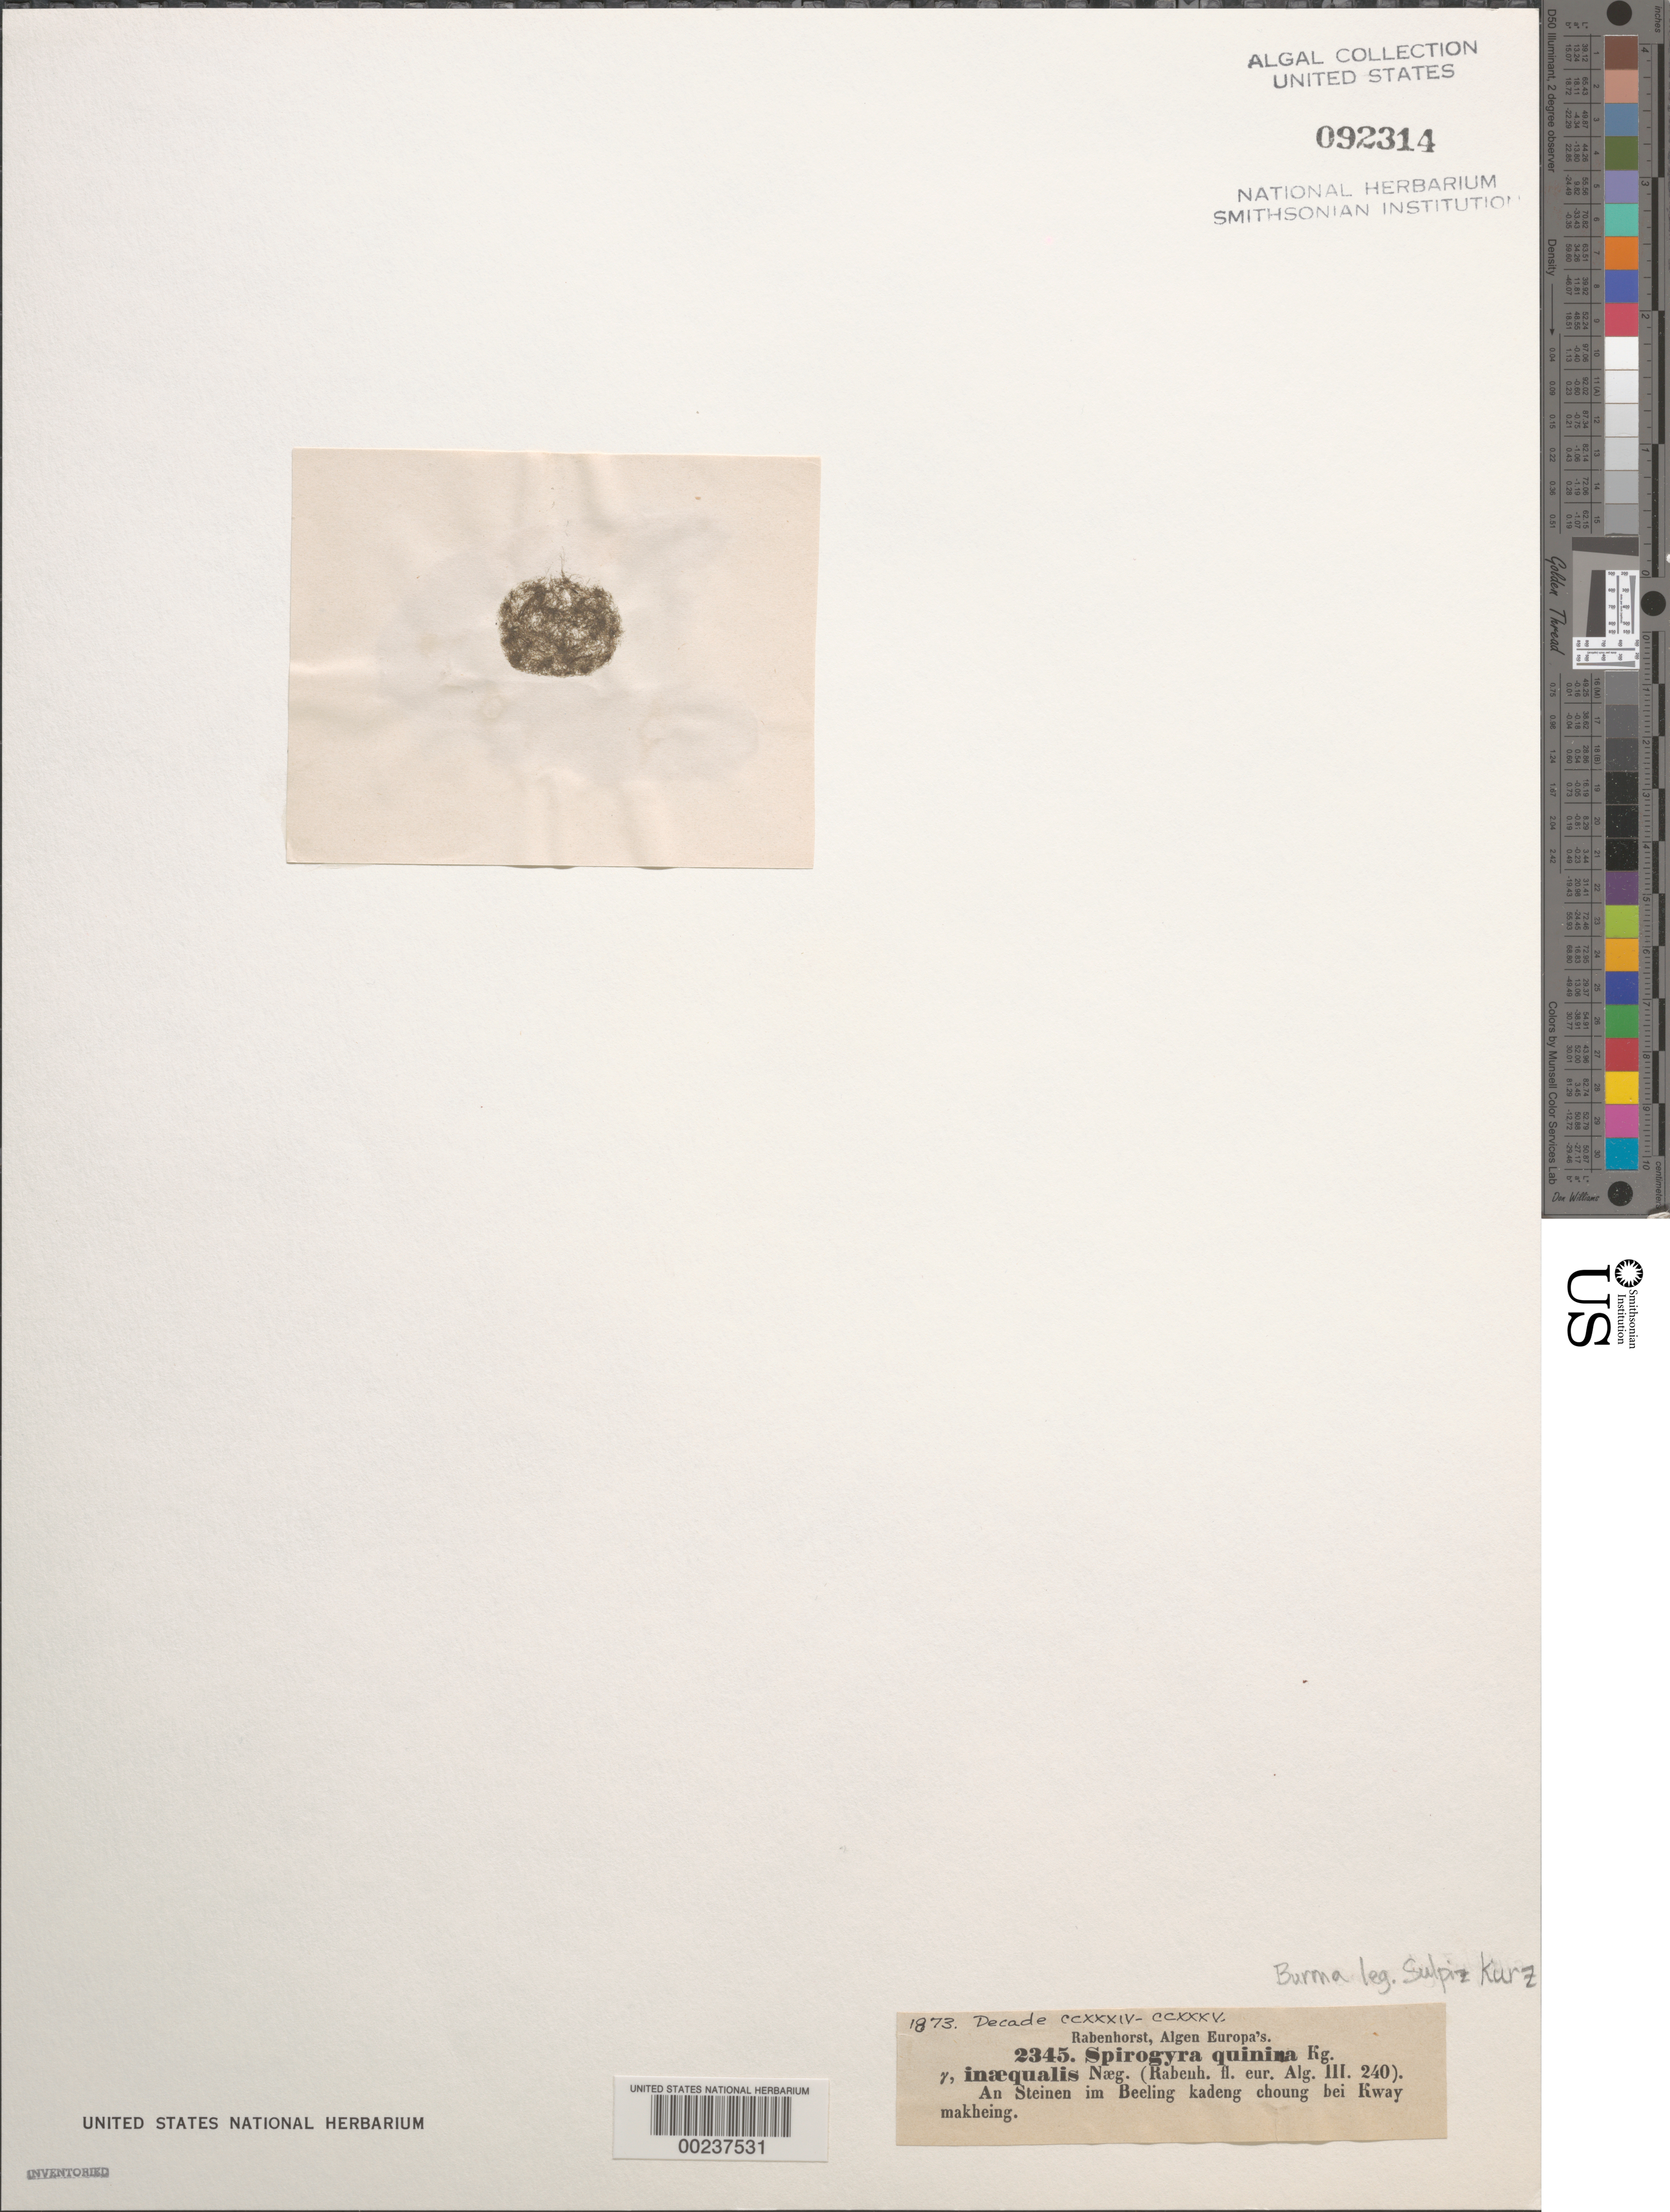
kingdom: Plantae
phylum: Charophyta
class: Zygnematophyceae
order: Zygnematales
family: Zygnemataceae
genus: Spirogyra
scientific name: Spirogyra porticalis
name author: (O.F. Muell.) Dumort.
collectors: W. Kurz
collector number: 2345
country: Myanmar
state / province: Pegu Division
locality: Kadin bilin chaung (beeling kadeng choung), kway makheing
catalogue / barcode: US 92314